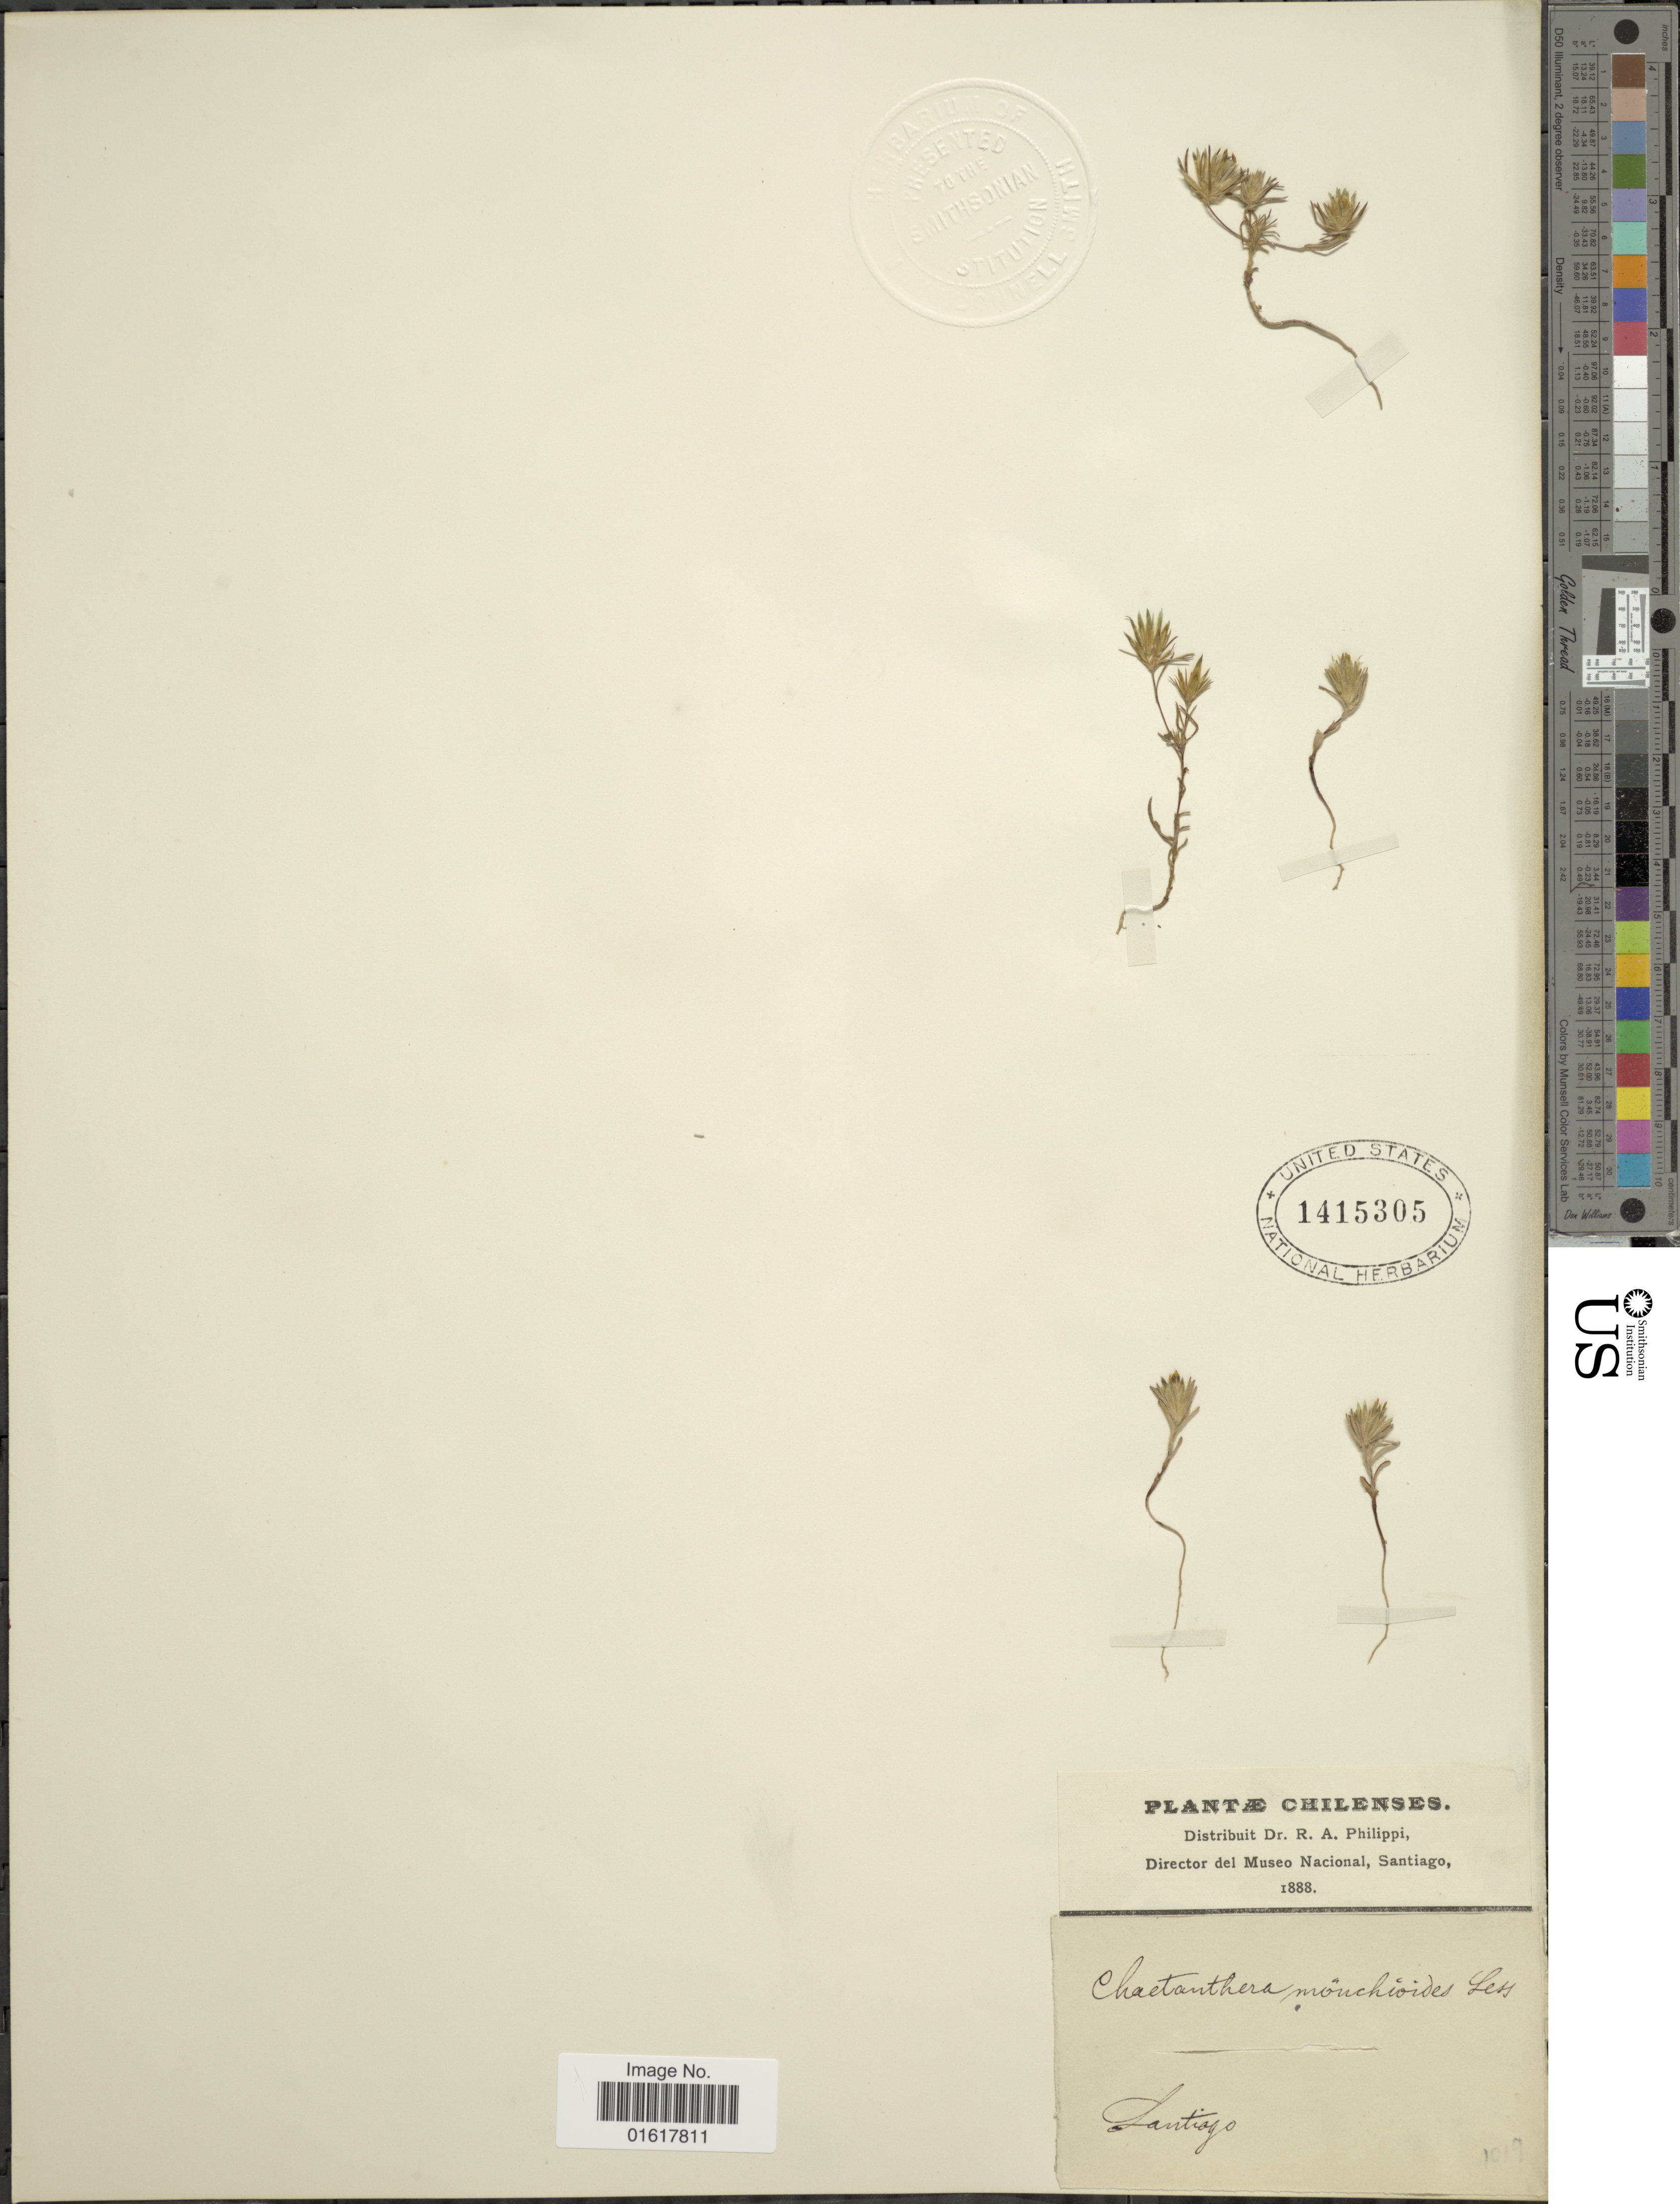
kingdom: Plantae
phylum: Tracheophyta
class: Magnoliopsida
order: Asterales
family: Asteraceae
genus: Chaetanthera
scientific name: Chaetanthera moenchioides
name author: Less.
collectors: R. A. Philippi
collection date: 1888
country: Chile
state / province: Región Metropolitana (RM)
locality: Santiago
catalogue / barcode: US 1415305